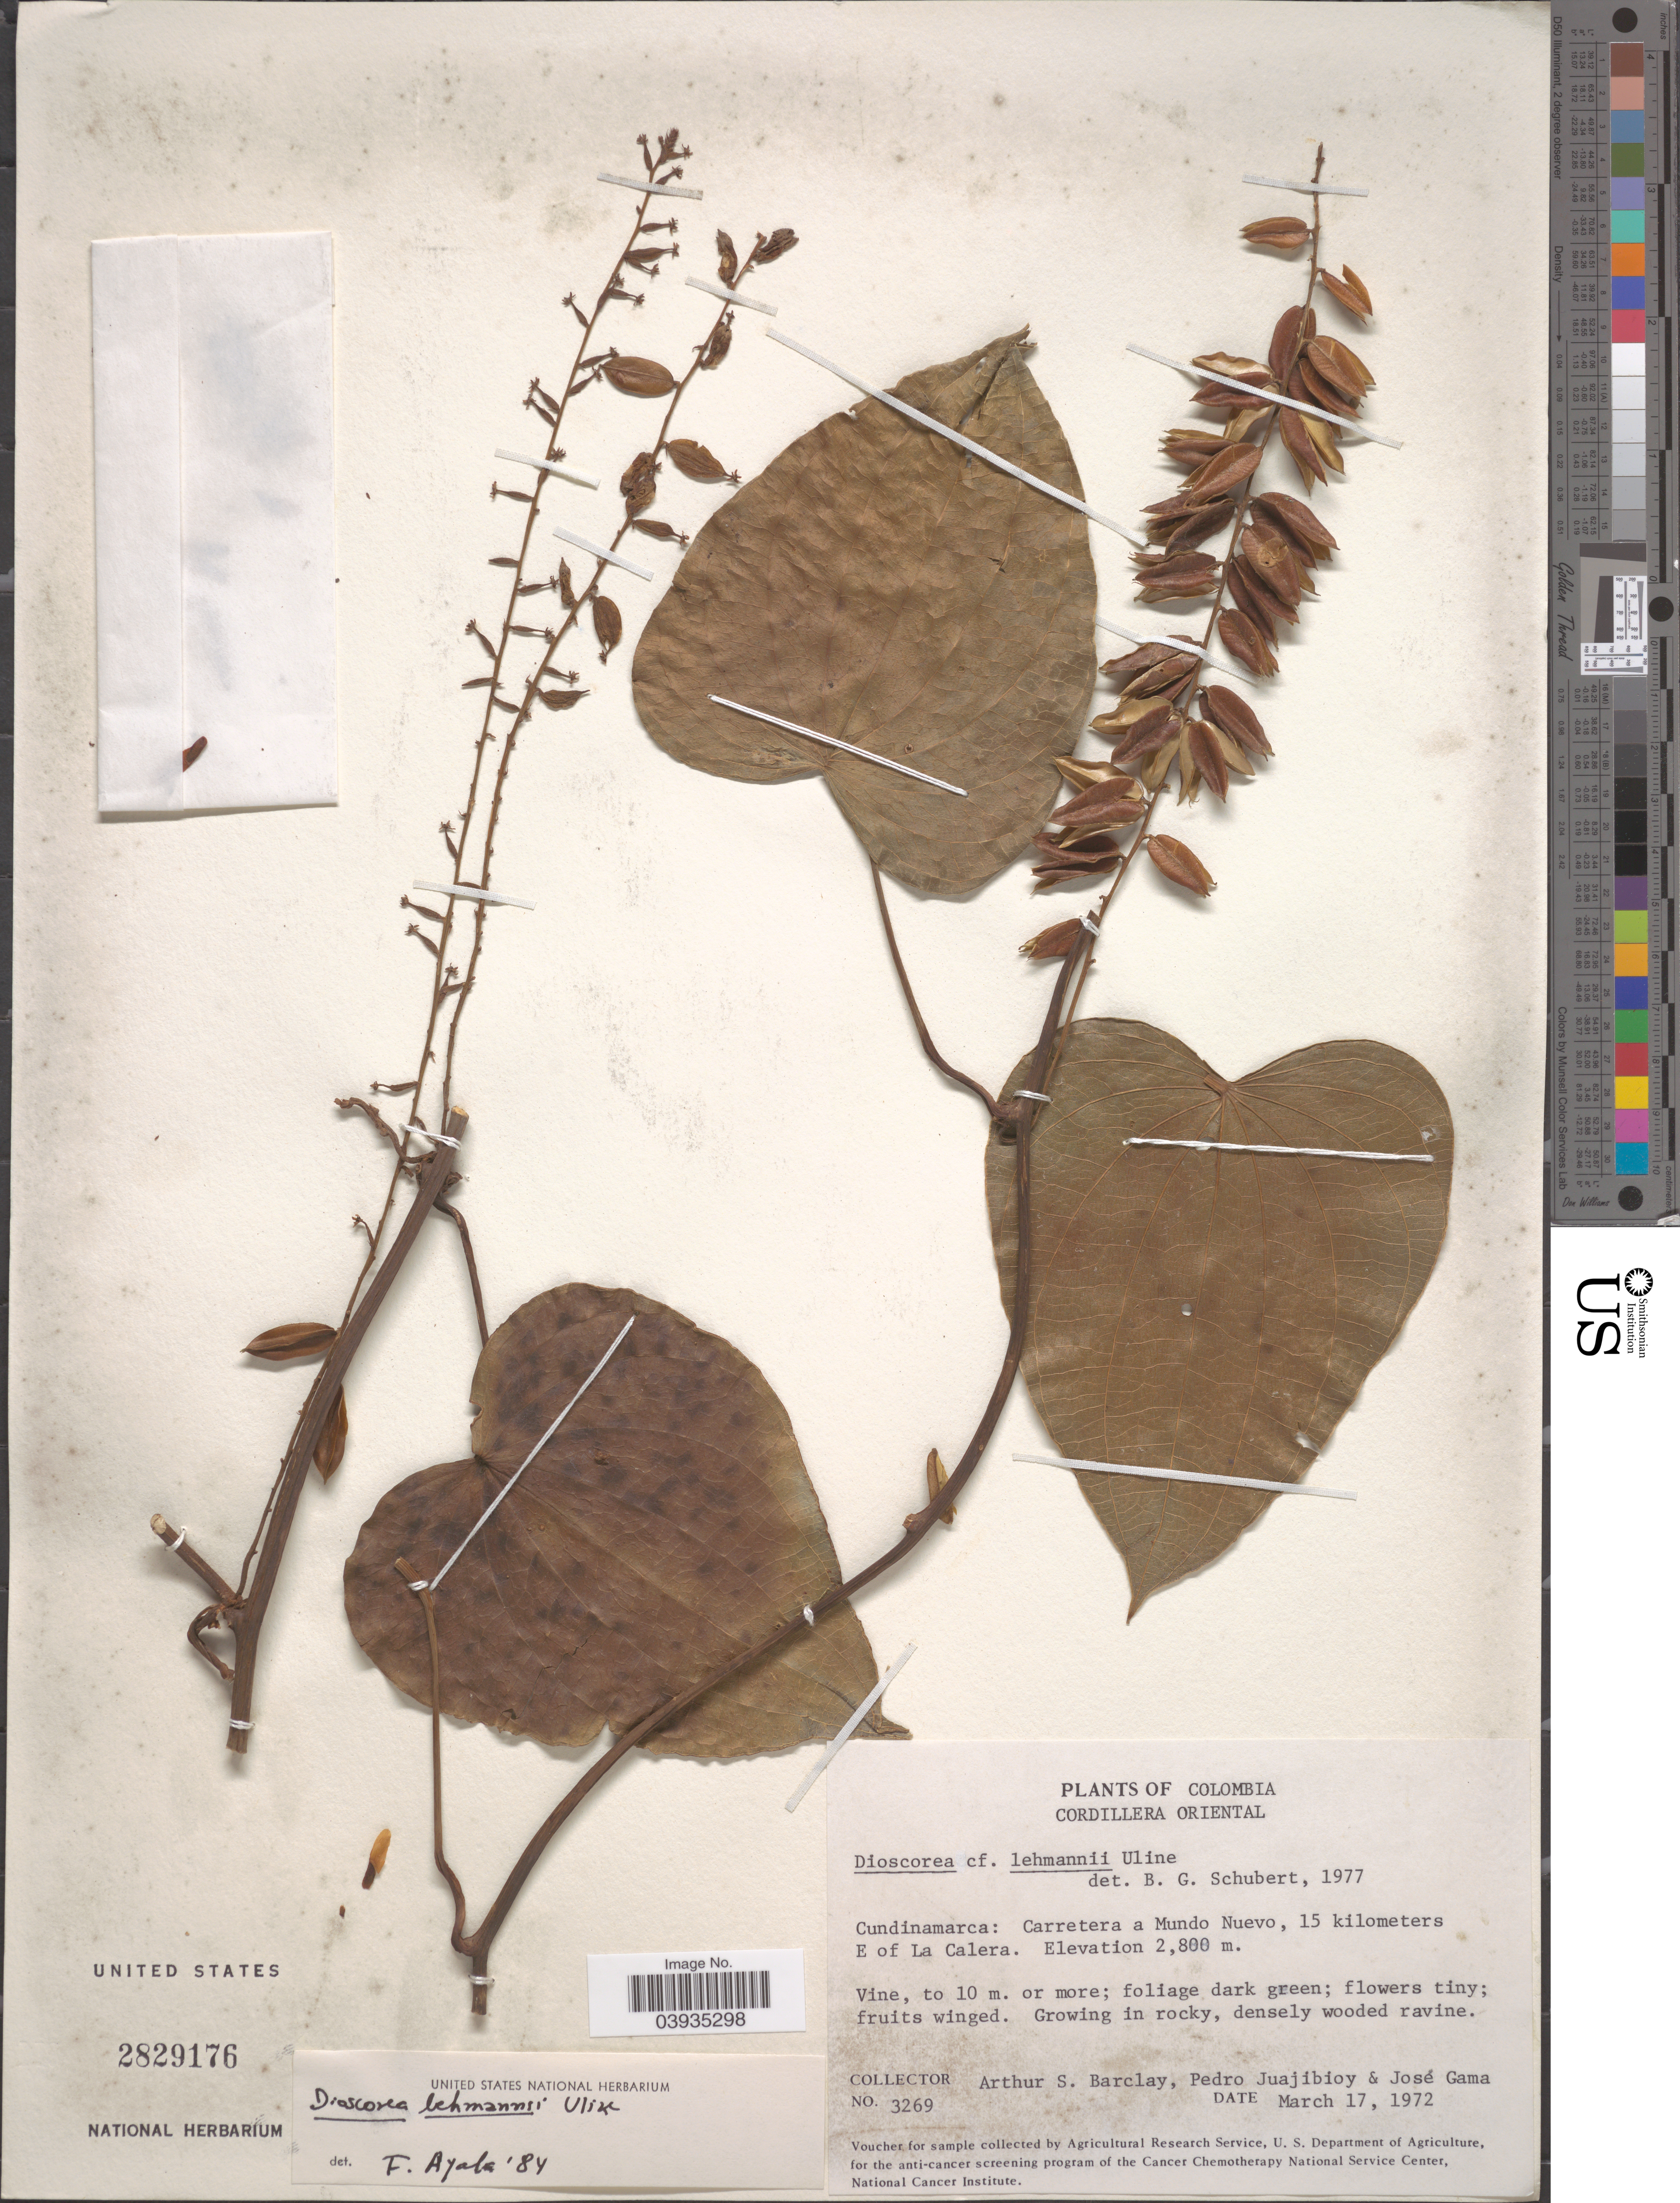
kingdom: Plantae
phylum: Tracheophyta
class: Liliopsida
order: Dioscoreales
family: Dioscoreaceae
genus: Dioscorea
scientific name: Dioscorea lehmannii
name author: Uline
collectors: A. S. Barclay, P. Juajibioy & J. Gama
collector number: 3269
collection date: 1972-03-17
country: Colombia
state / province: Cundinamarca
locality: Cordillera Oriental. Carretera a Mundo Nuevo, 15 kilometers E of La Calera.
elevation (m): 2800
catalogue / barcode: US 2829176